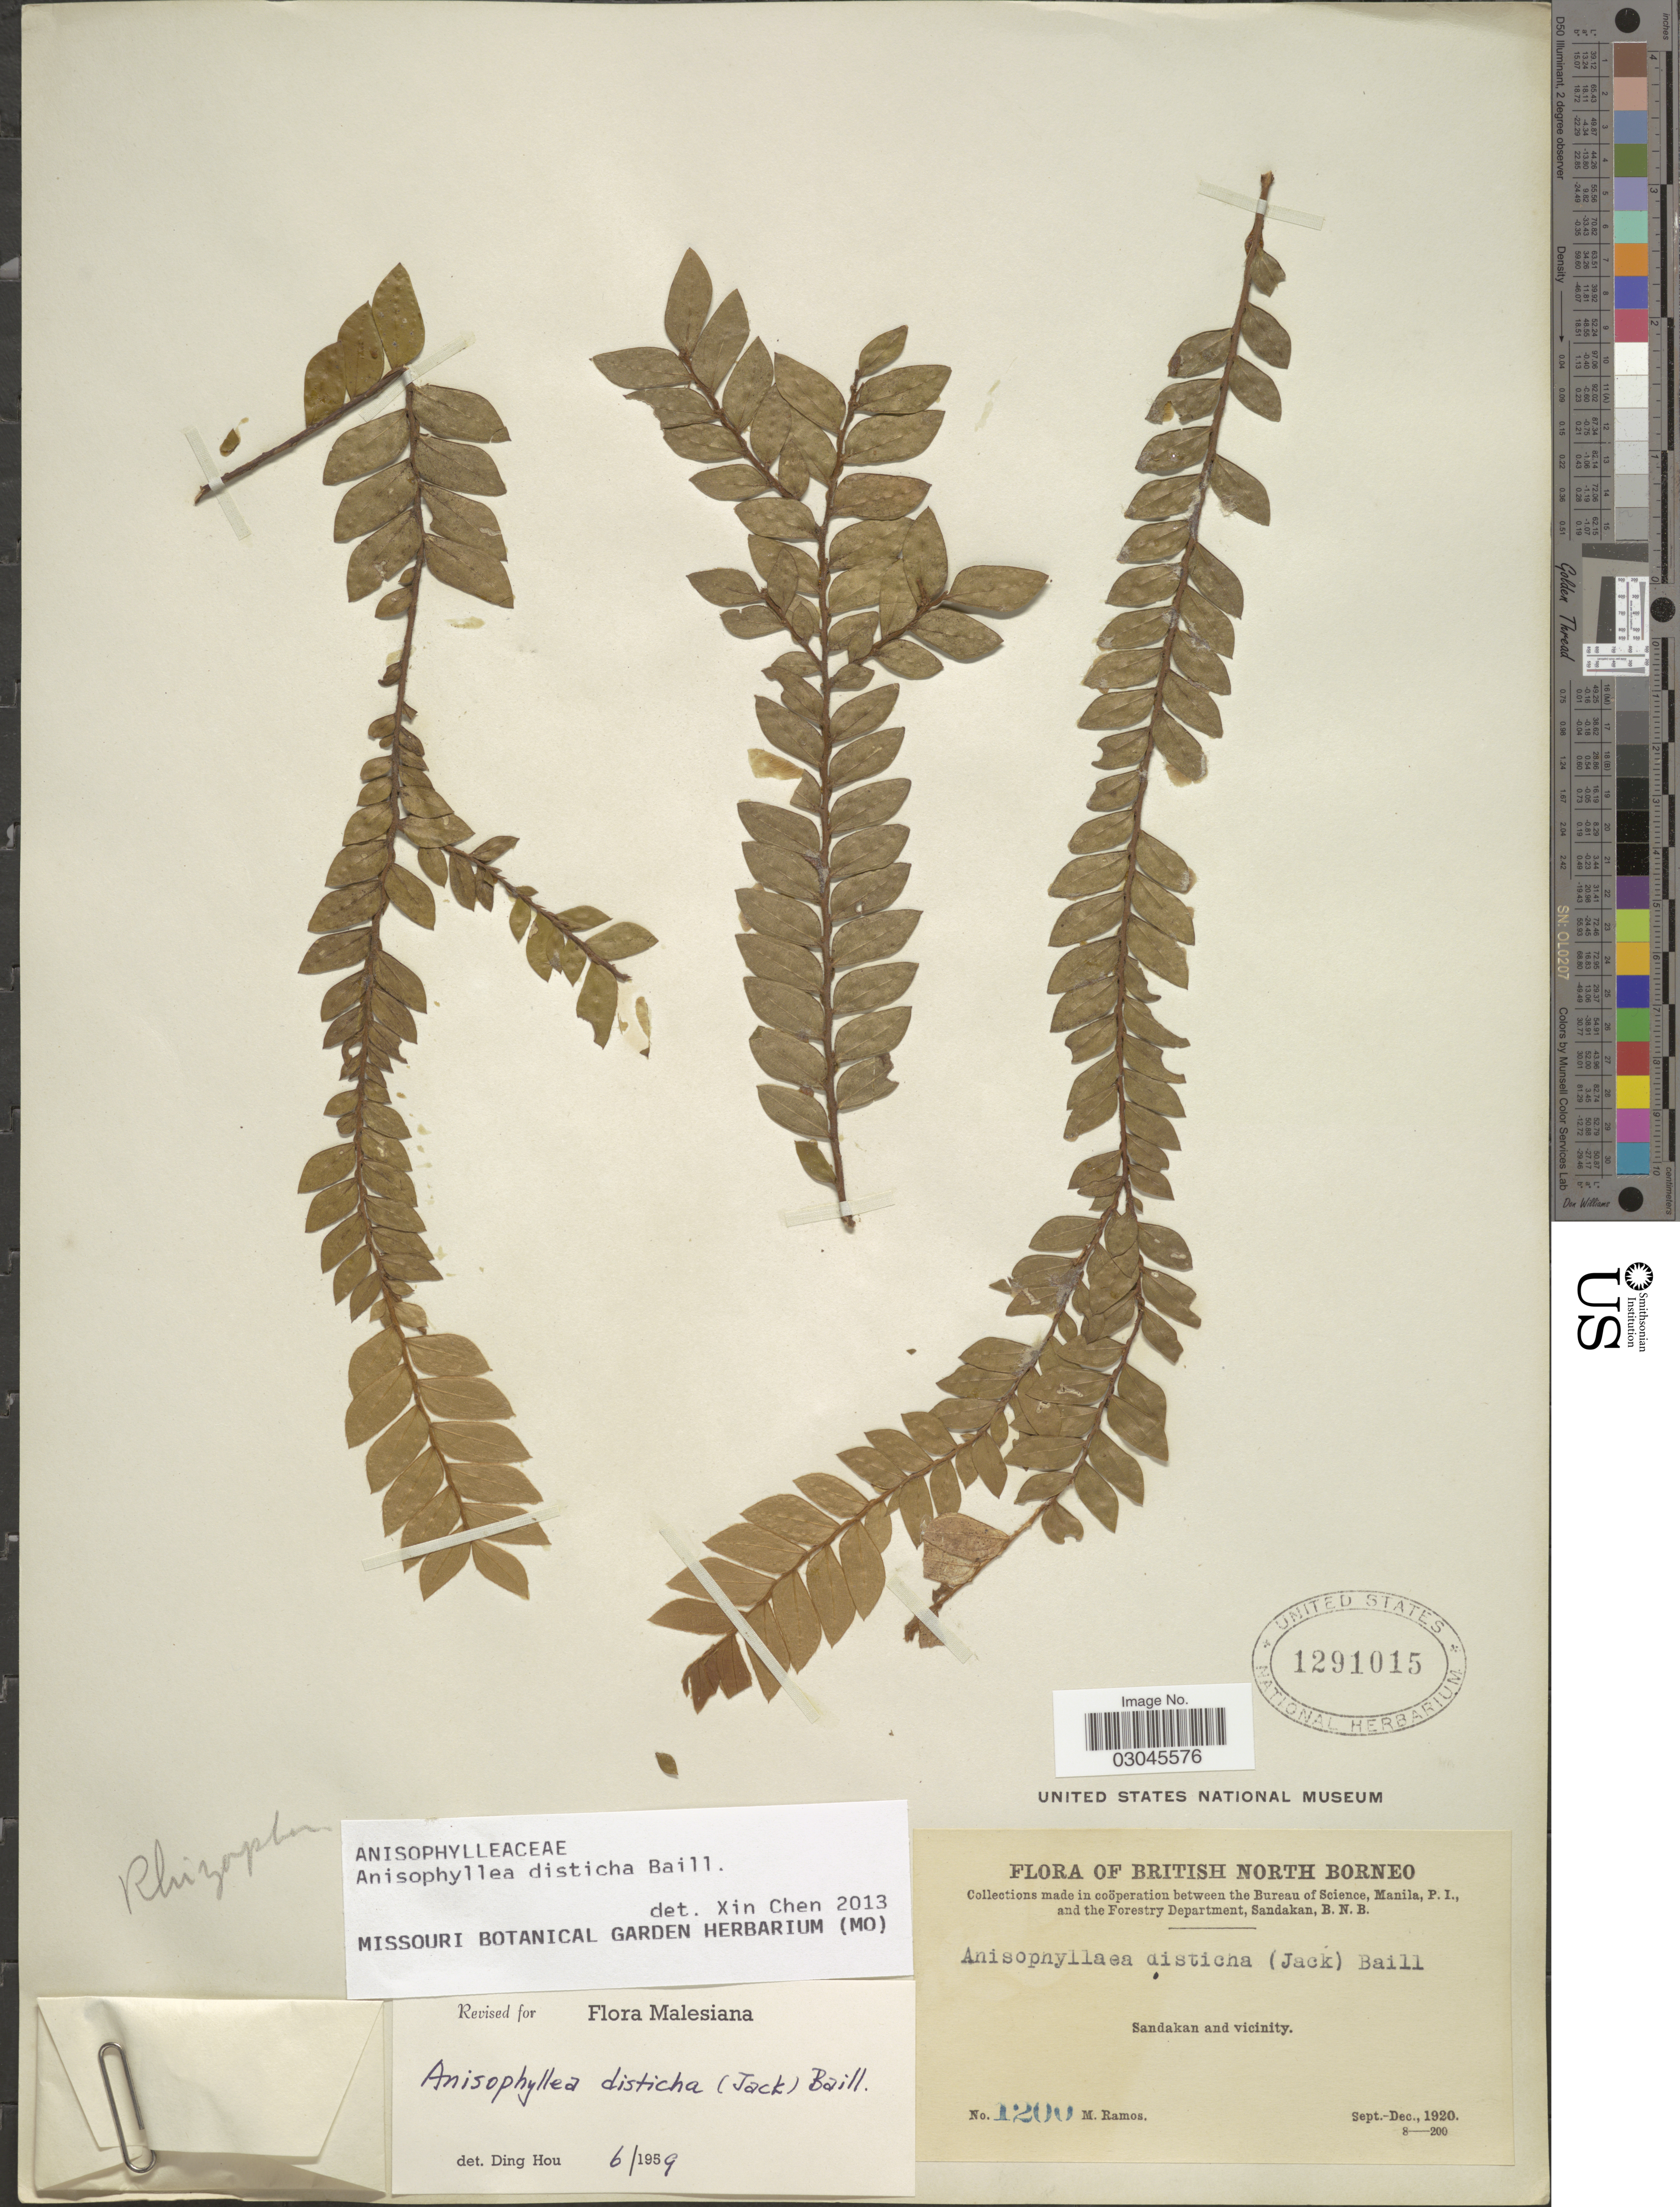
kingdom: Plantae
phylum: Tracheophyta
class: Magnoliopsida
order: Cucurbitales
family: Anisophylleaceae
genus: Anisophyllea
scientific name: Anisophyllea disticha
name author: (Jack) Baill.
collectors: M. Ramos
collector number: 1200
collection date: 1920-09/1920-12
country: Malaysia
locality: British North Borneo. Sandakan and vicinity.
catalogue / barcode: US 1291015